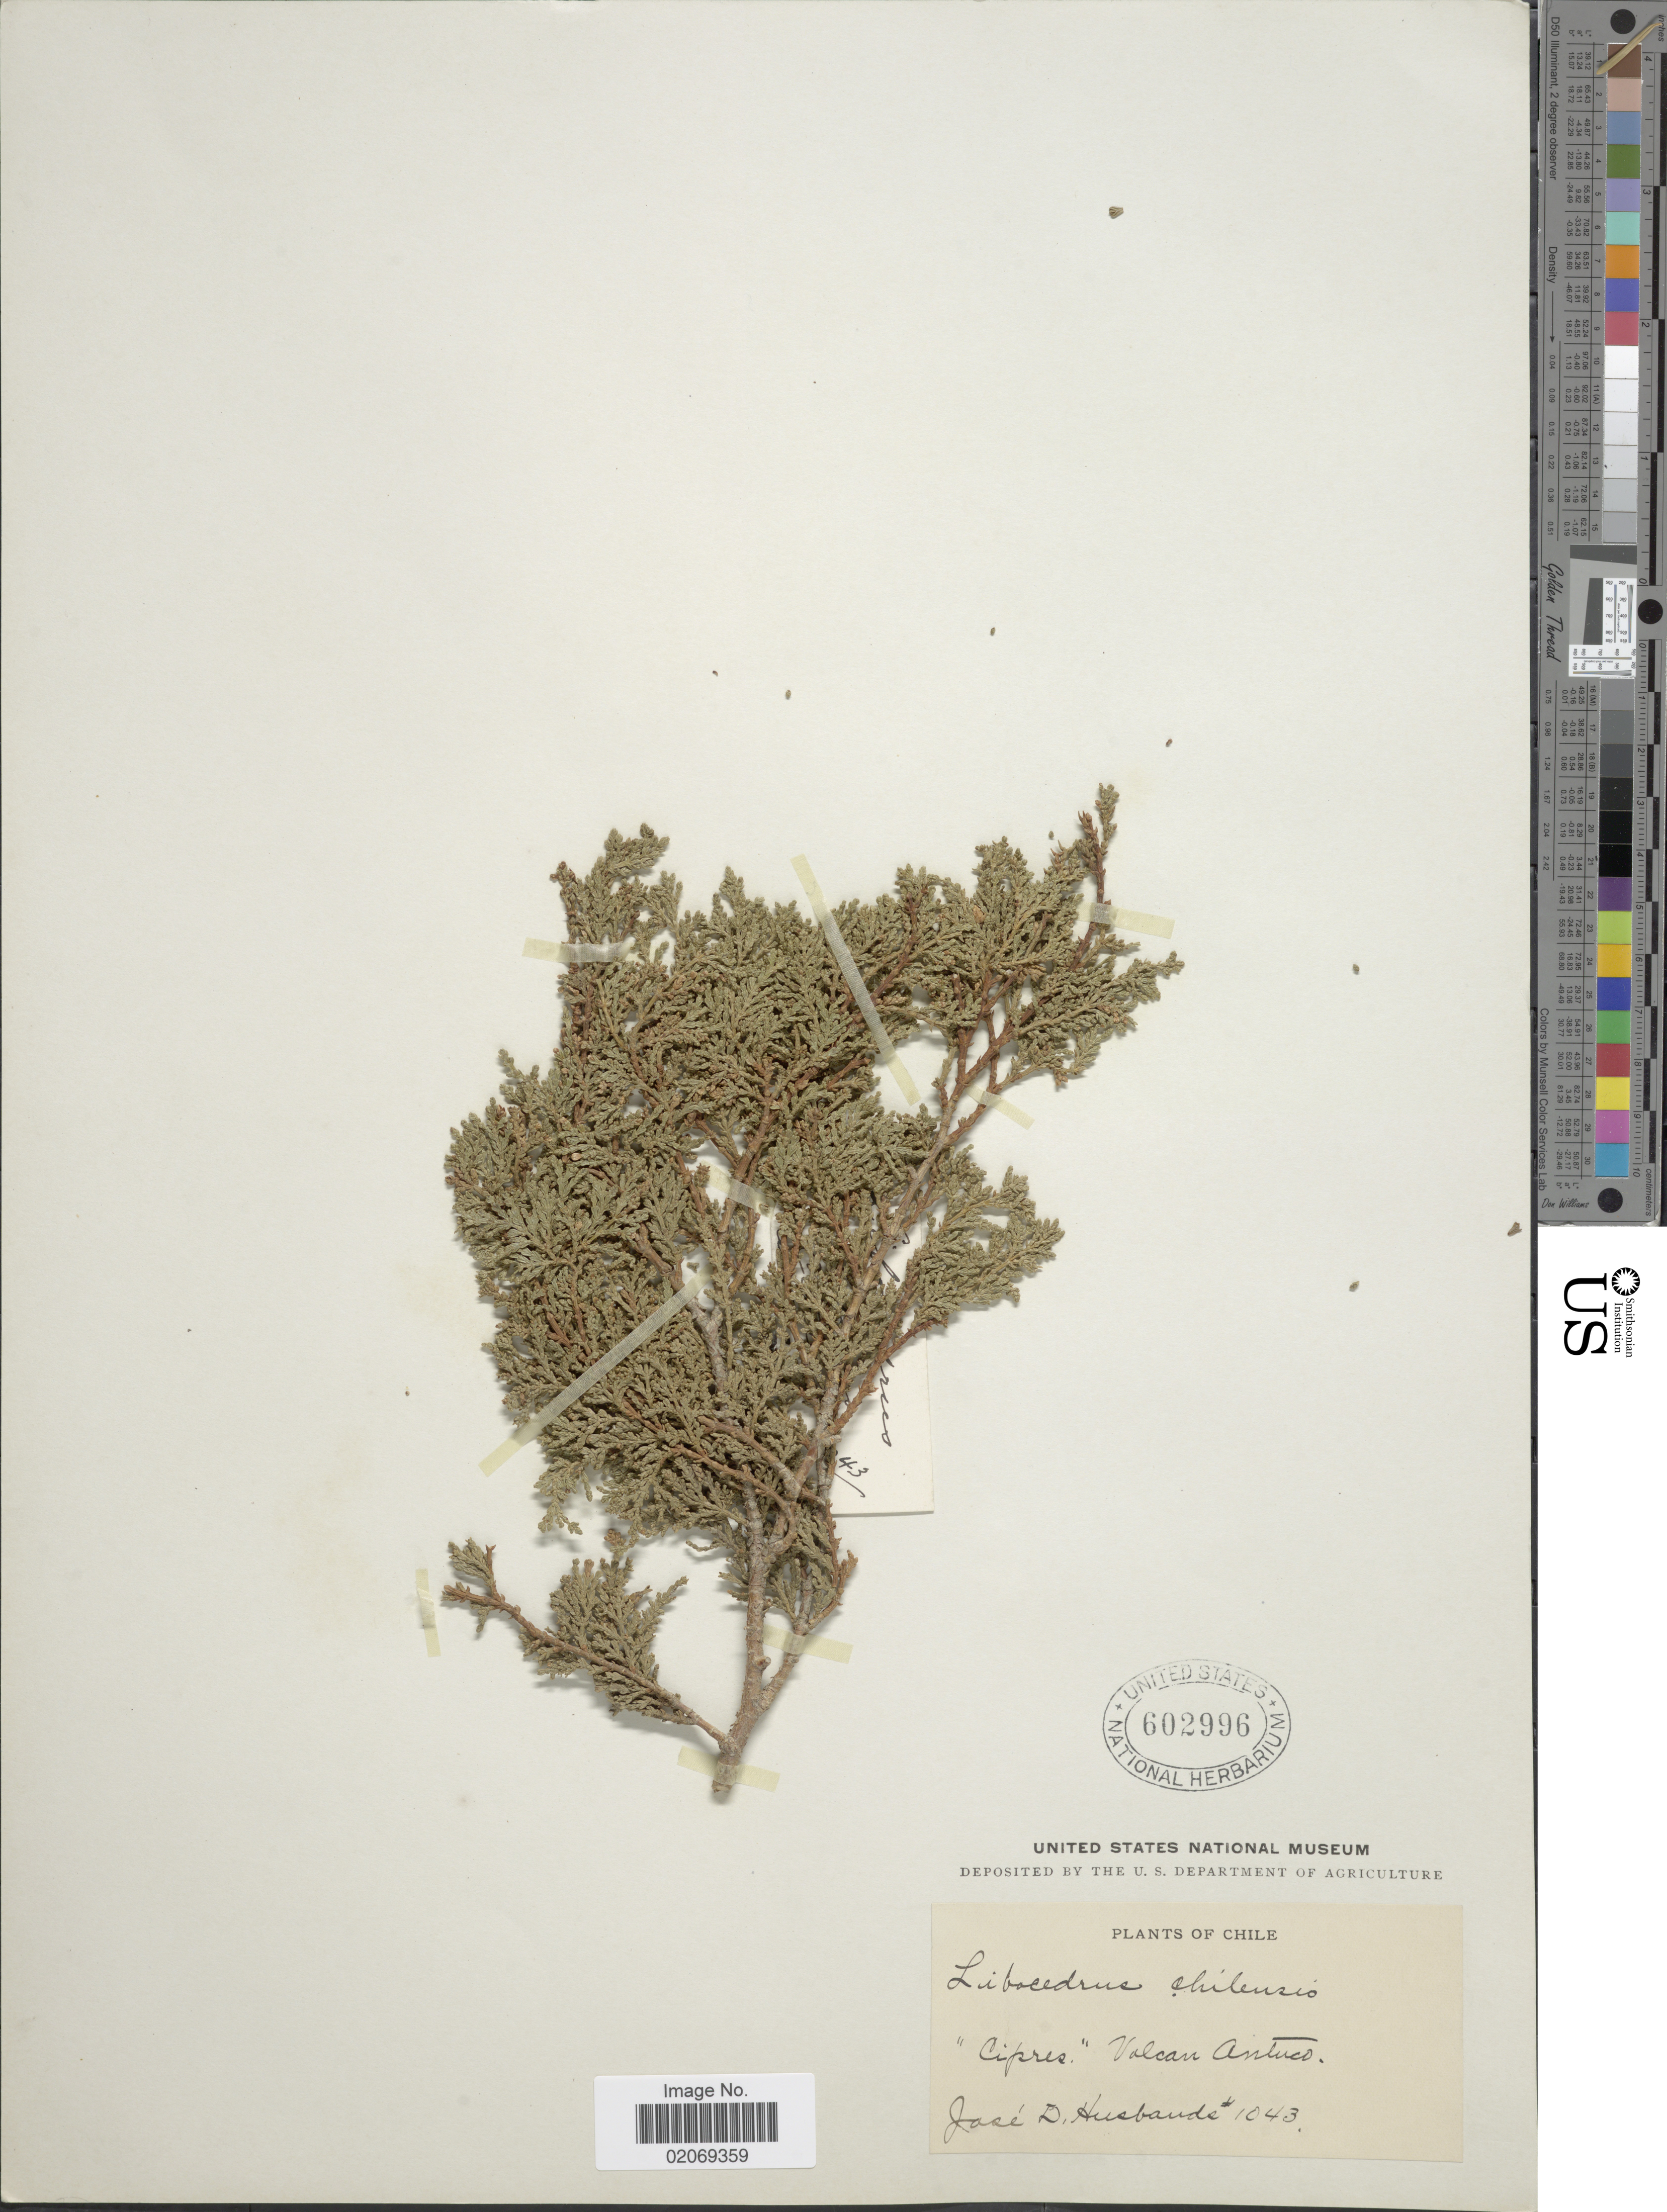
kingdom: Plantae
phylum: Tracheophyta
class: Pinopsida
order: Pinales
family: Cupressaceae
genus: Libocedrus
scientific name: Libocedrus chilensis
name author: (D. Don) Endl.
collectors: J. Husbands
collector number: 1043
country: Chile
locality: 'Cipres' Volcan Antuco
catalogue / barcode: US 602996